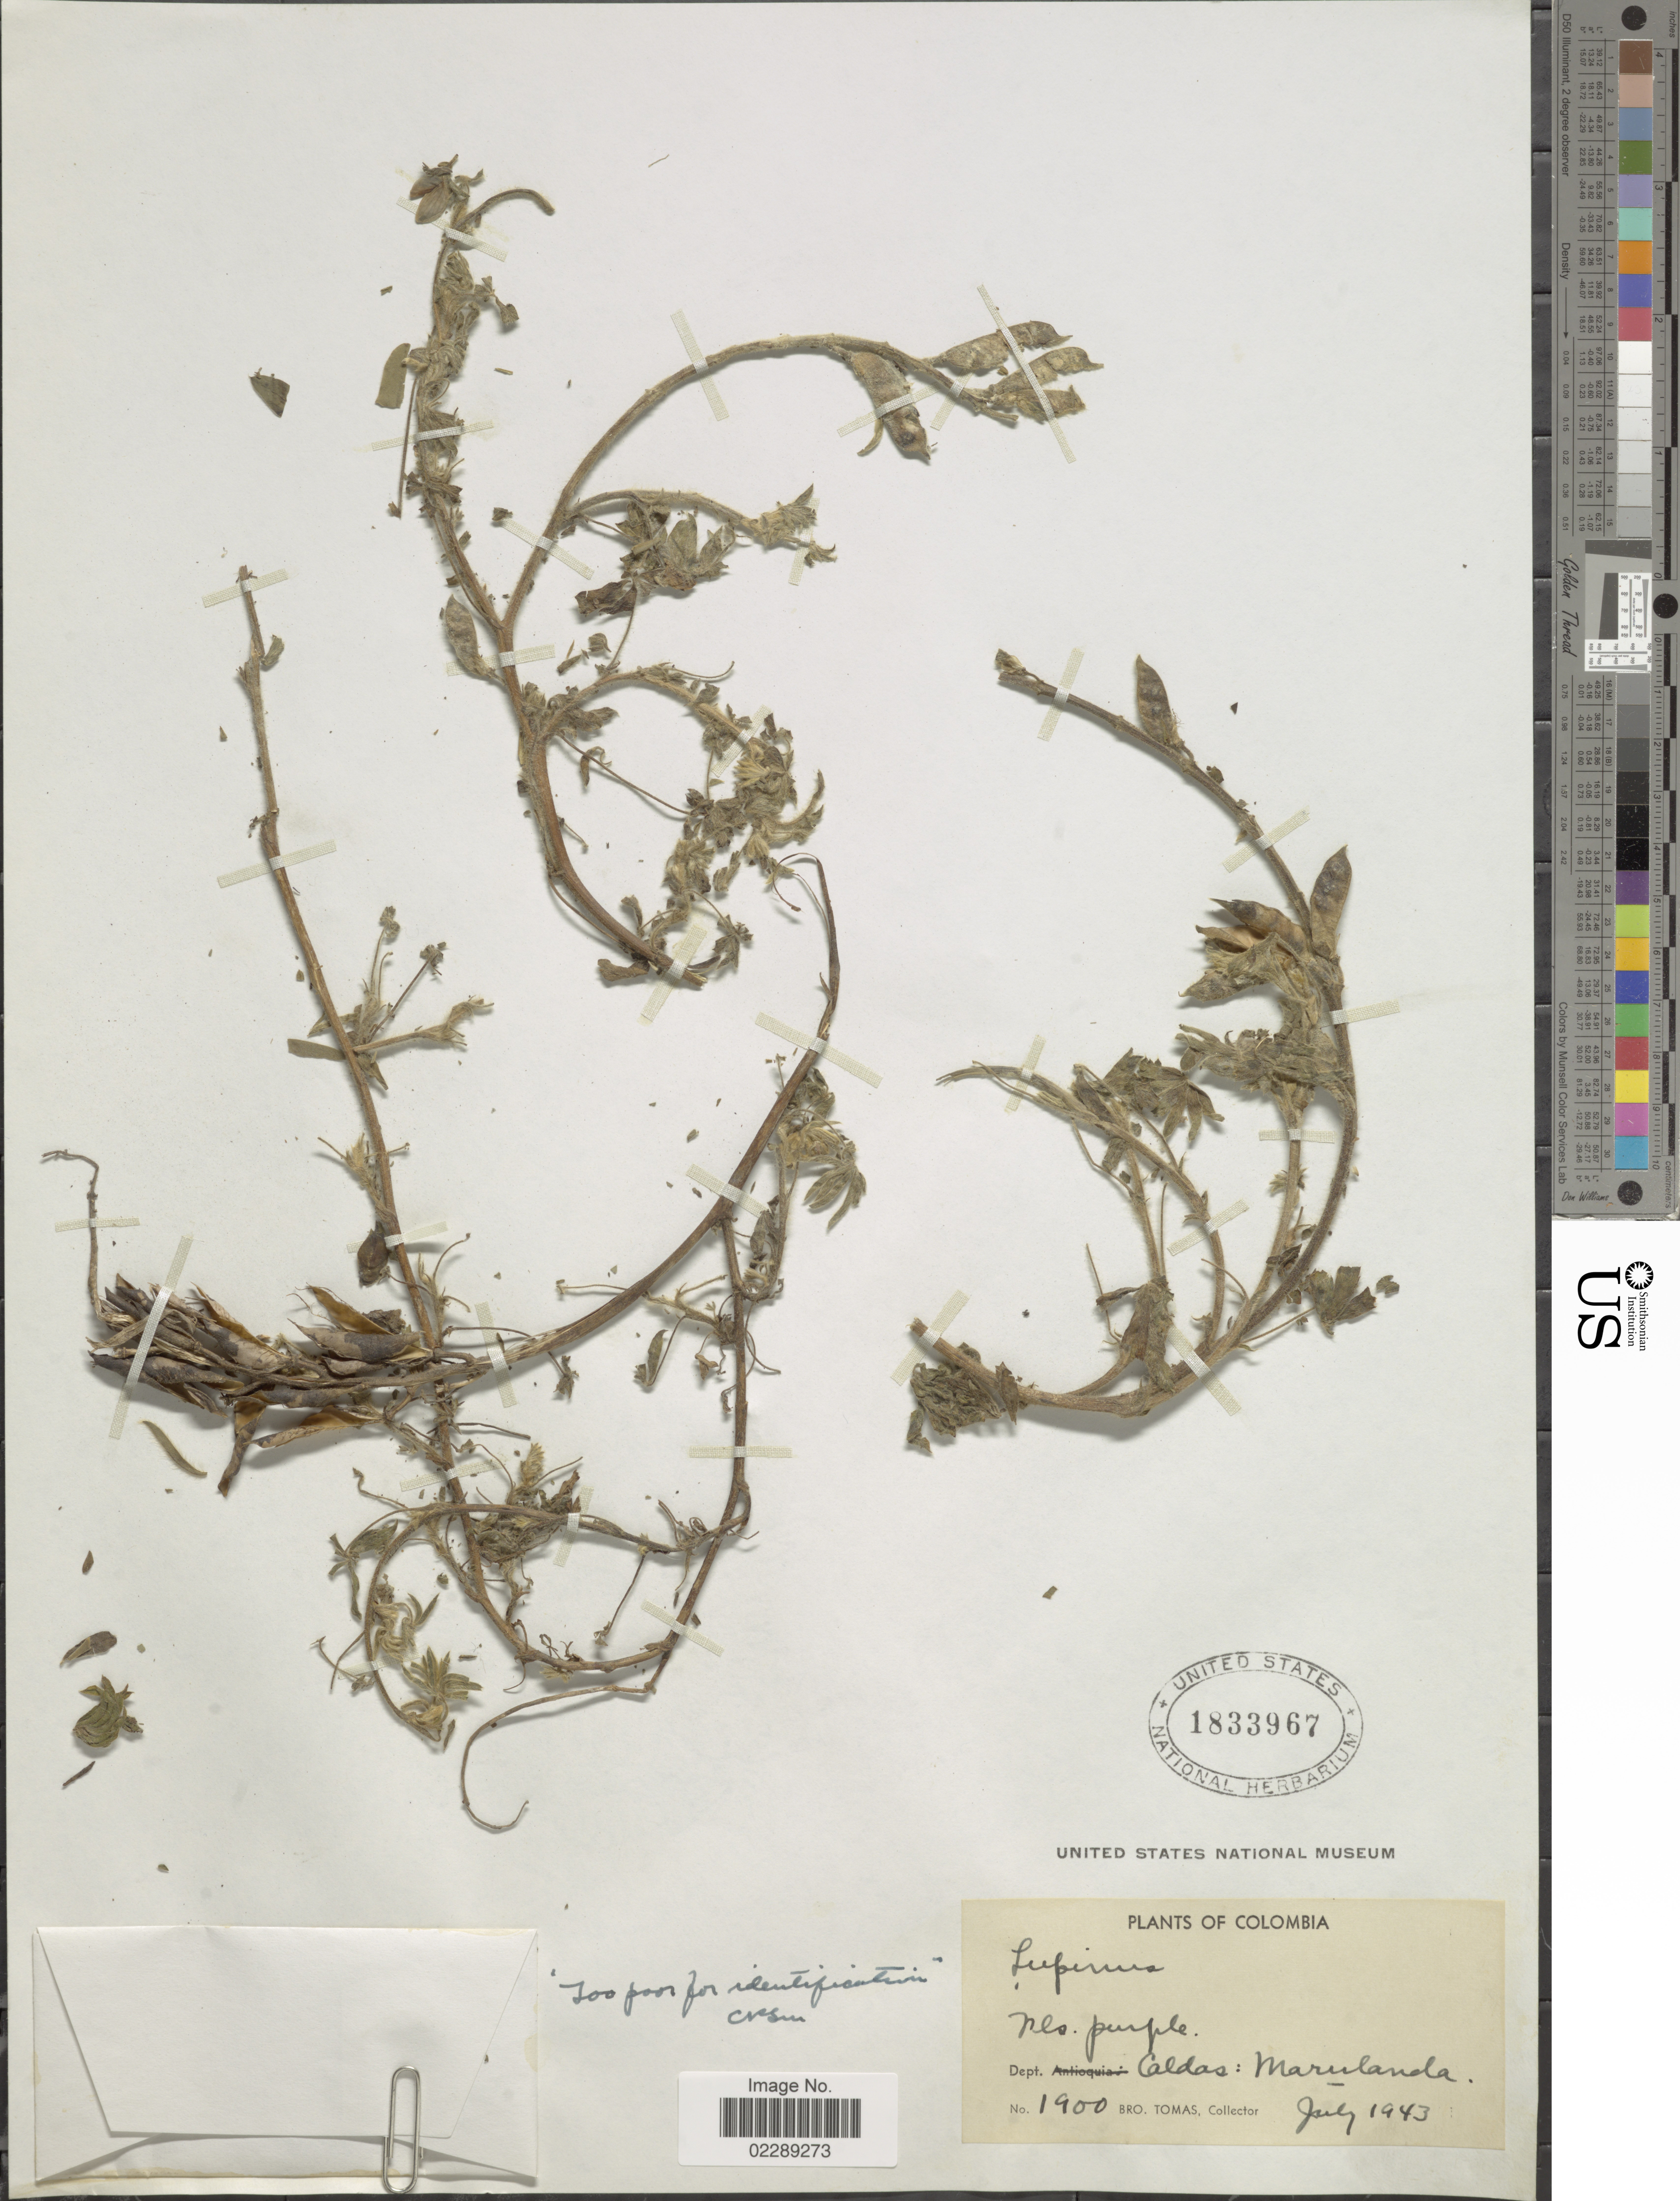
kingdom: Plantae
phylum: Tracheophyta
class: Magnoliopsida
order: Fabales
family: Fabaceae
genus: Lupinus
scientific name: Lupinus sp.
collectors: B. Tomas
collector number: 1900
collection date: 1943-07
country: Colombia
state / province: Caldas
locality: Dept. Caldas: Marulanda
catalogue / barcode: US 1833967